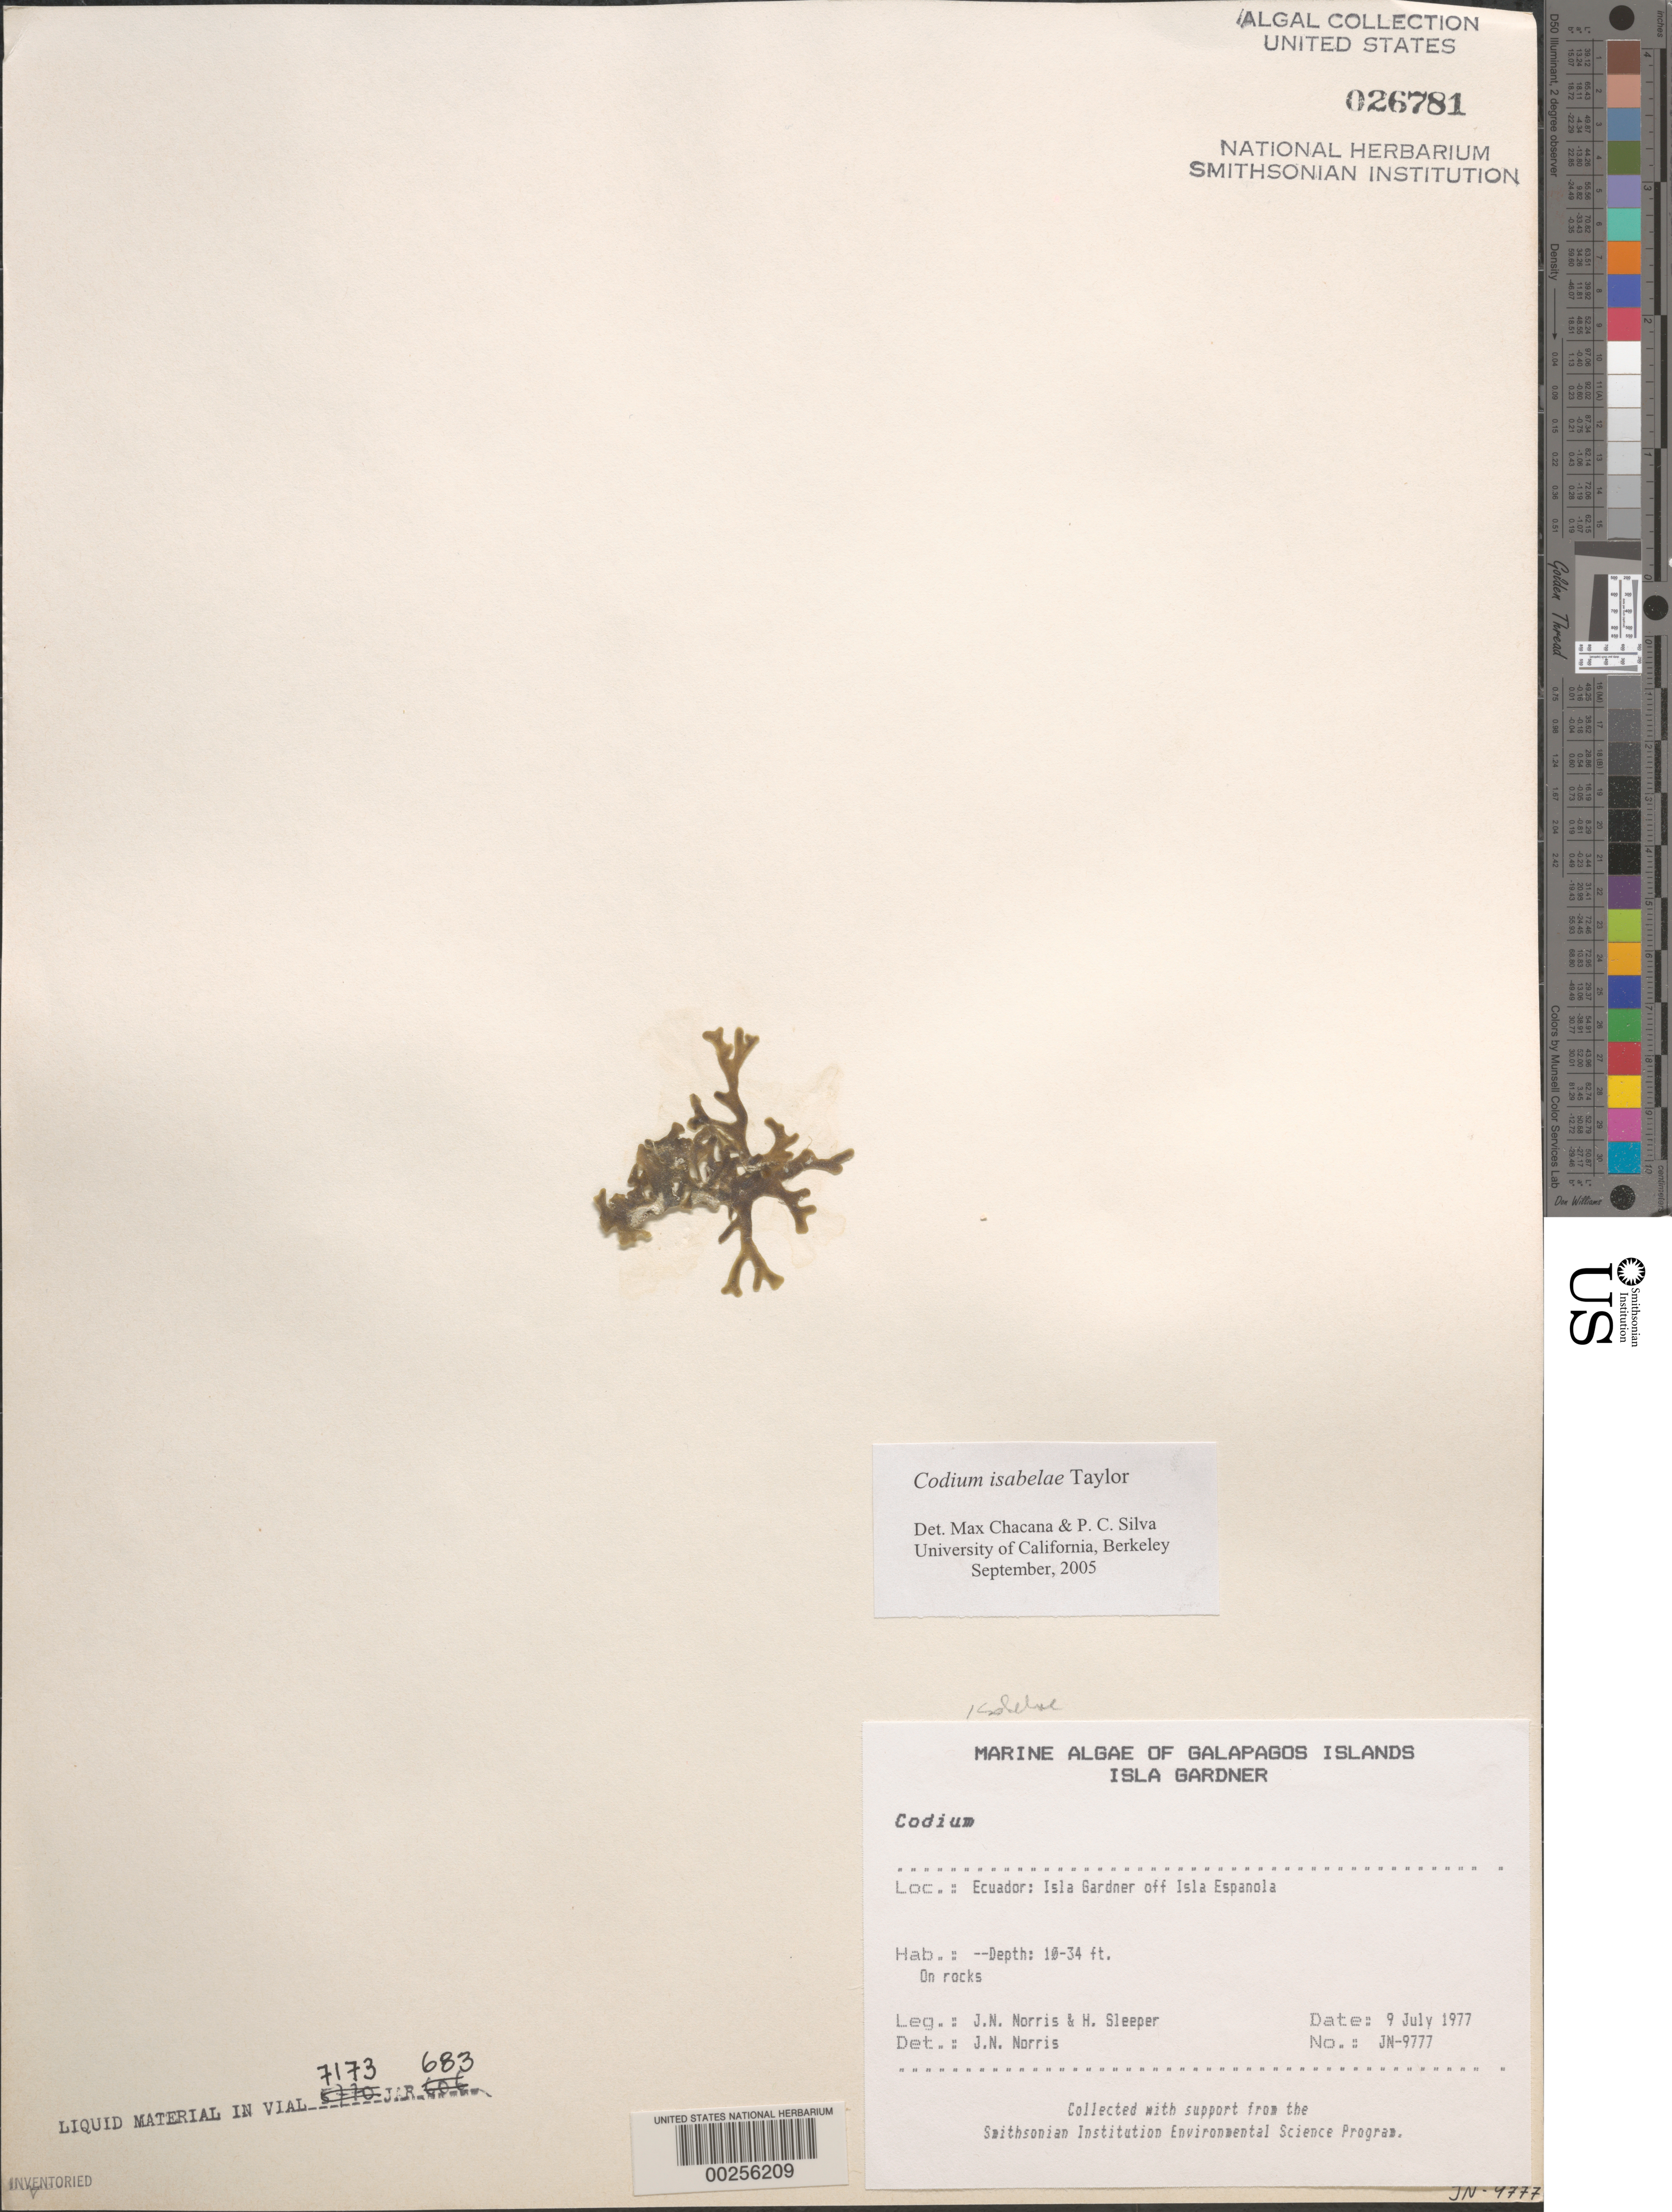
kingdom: Plantae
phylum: Chlorophyta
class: Ulvophyceae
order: Bryopsidales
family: Codiaceae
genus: Codium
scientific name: Codium isabelae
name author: W.R. Taylor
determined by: Chacana, M. E.; Silva, P. C.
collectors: J. N. Norris & H. Sleeper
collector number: JN-9777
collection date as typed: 09 Jul 1977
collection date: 1977-07-09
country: Ecuador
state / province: Colón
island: Gardner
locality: Off Isla Española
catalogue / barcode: US 26781